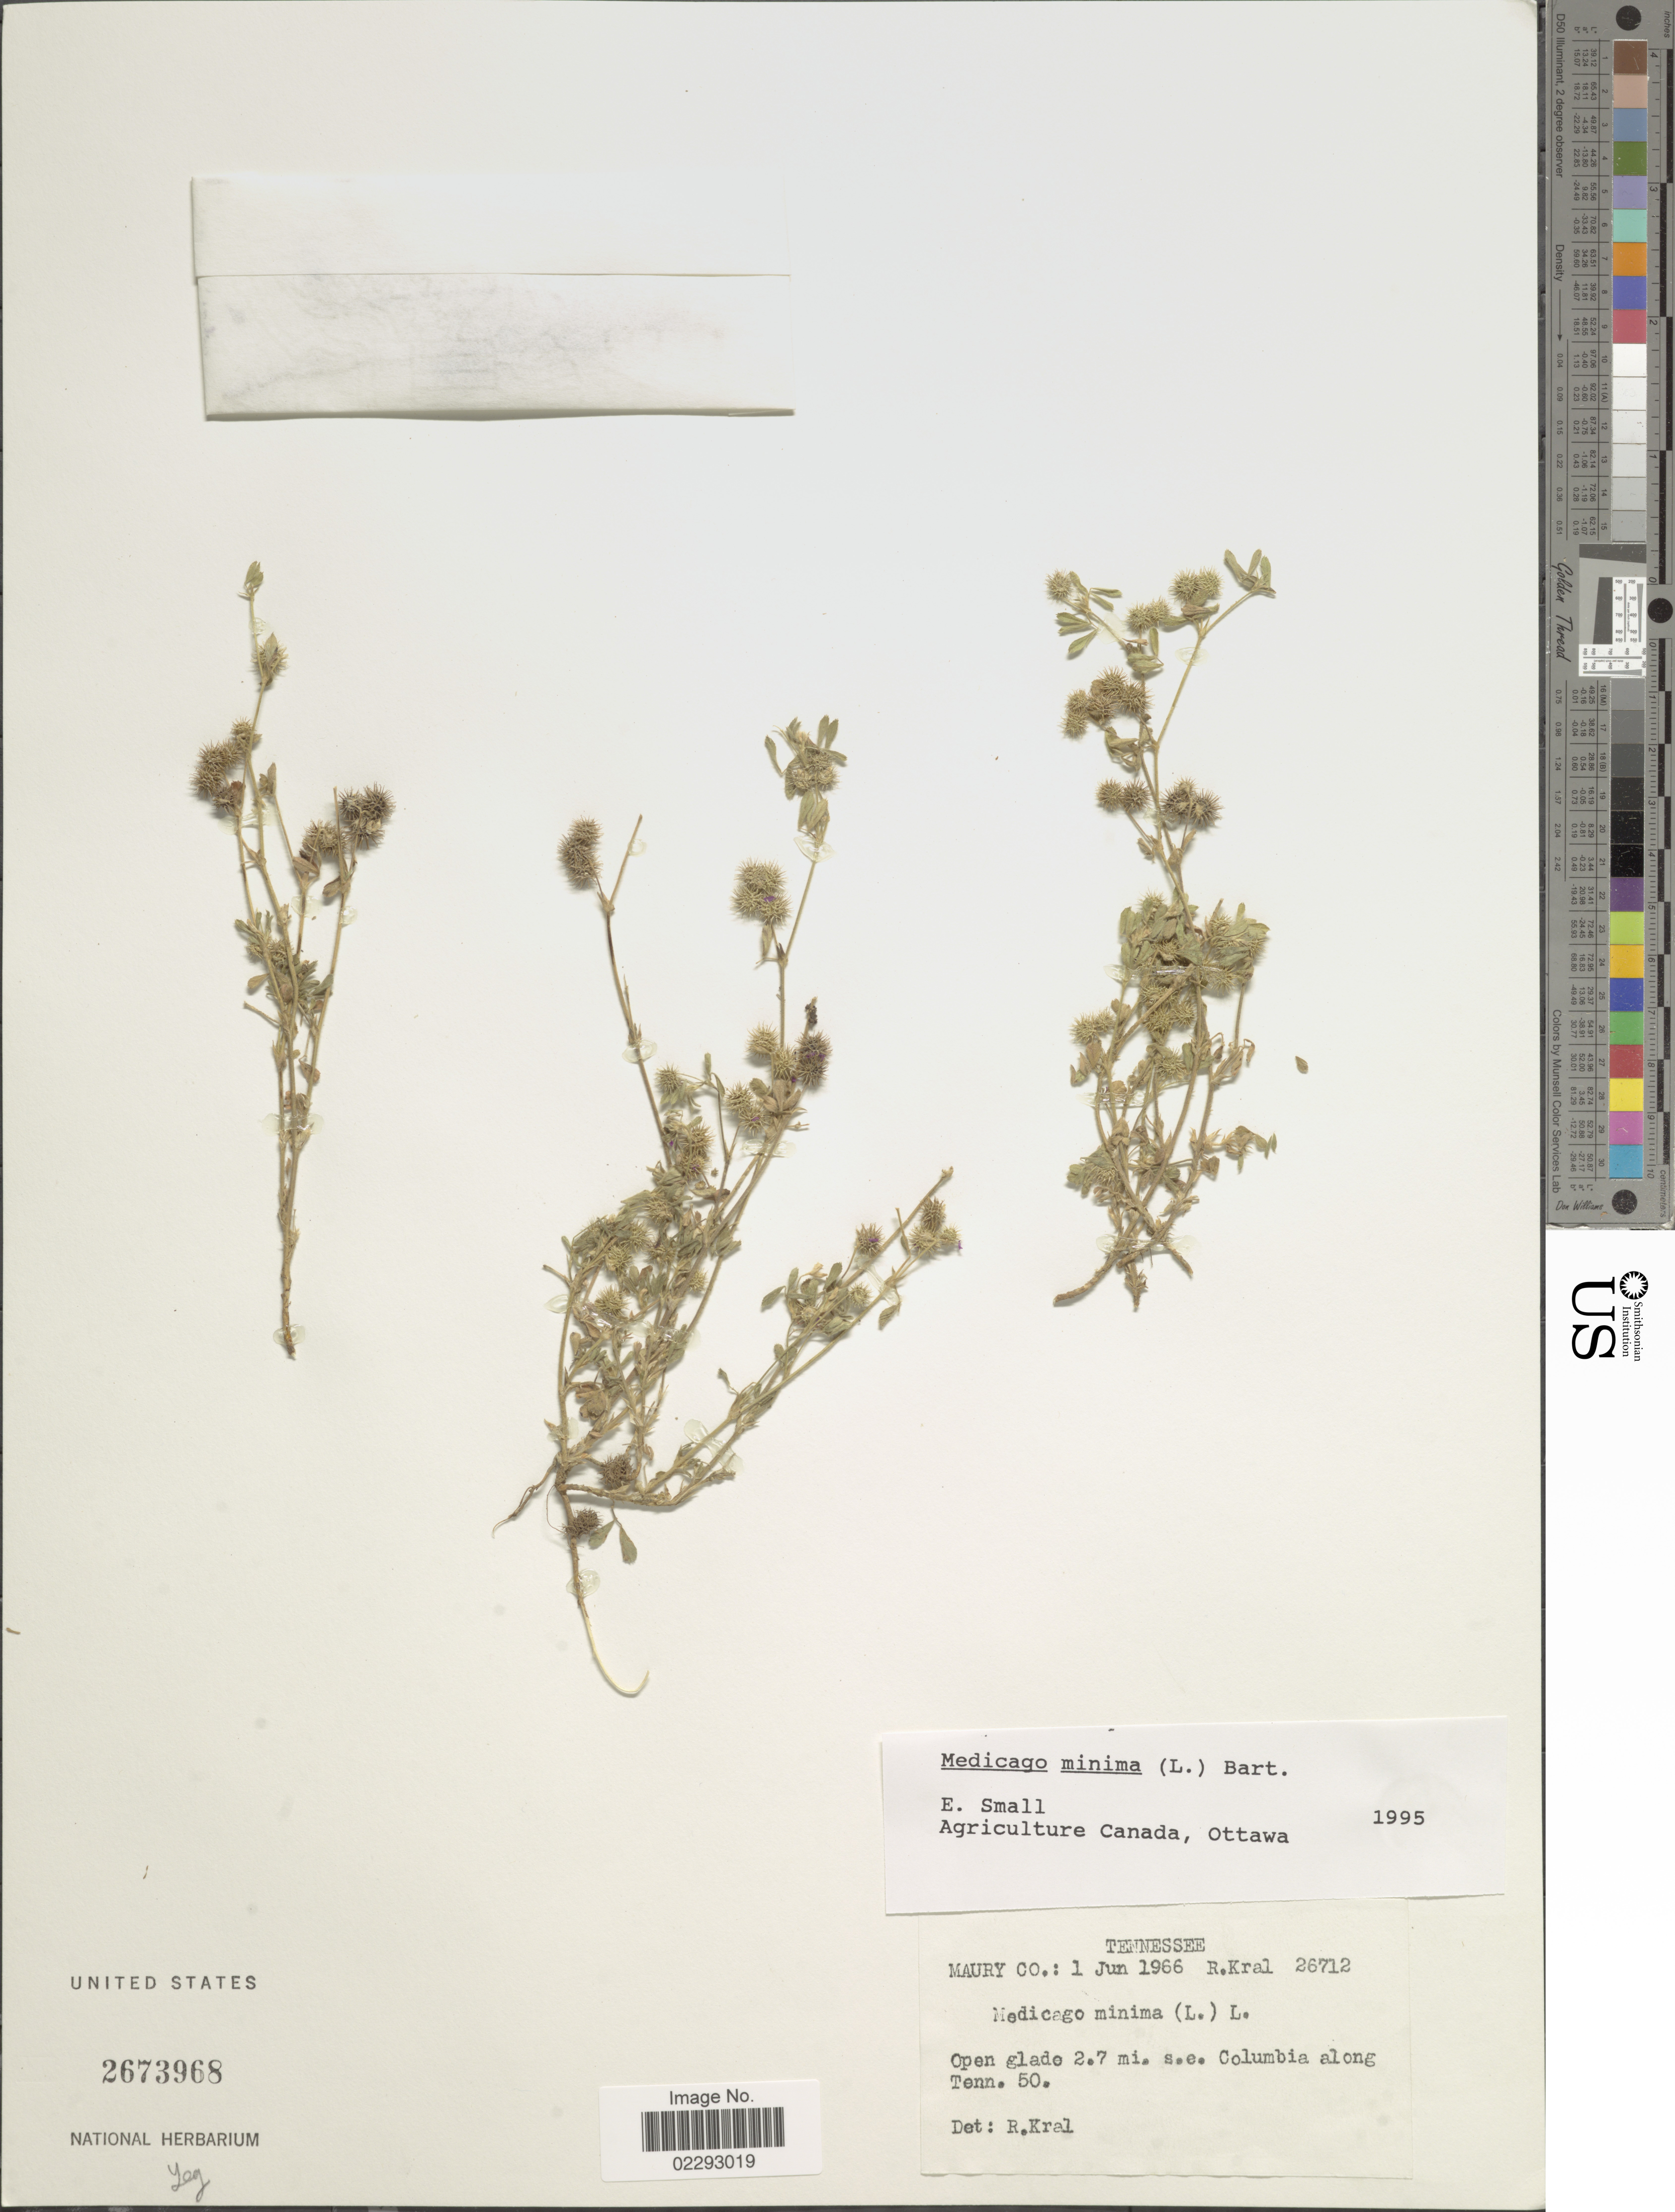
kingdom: Plantae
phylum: Tracheophyta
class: Magnoliopsida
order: Fabales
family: Fabaceae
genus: Medicago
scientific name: Medicago minima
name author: Lam.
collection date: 1966-06-01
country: United States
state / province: Tennessee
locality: Tennessee, Maury Co., Open glade, Columbia along tenn.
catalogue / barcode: US 2673968